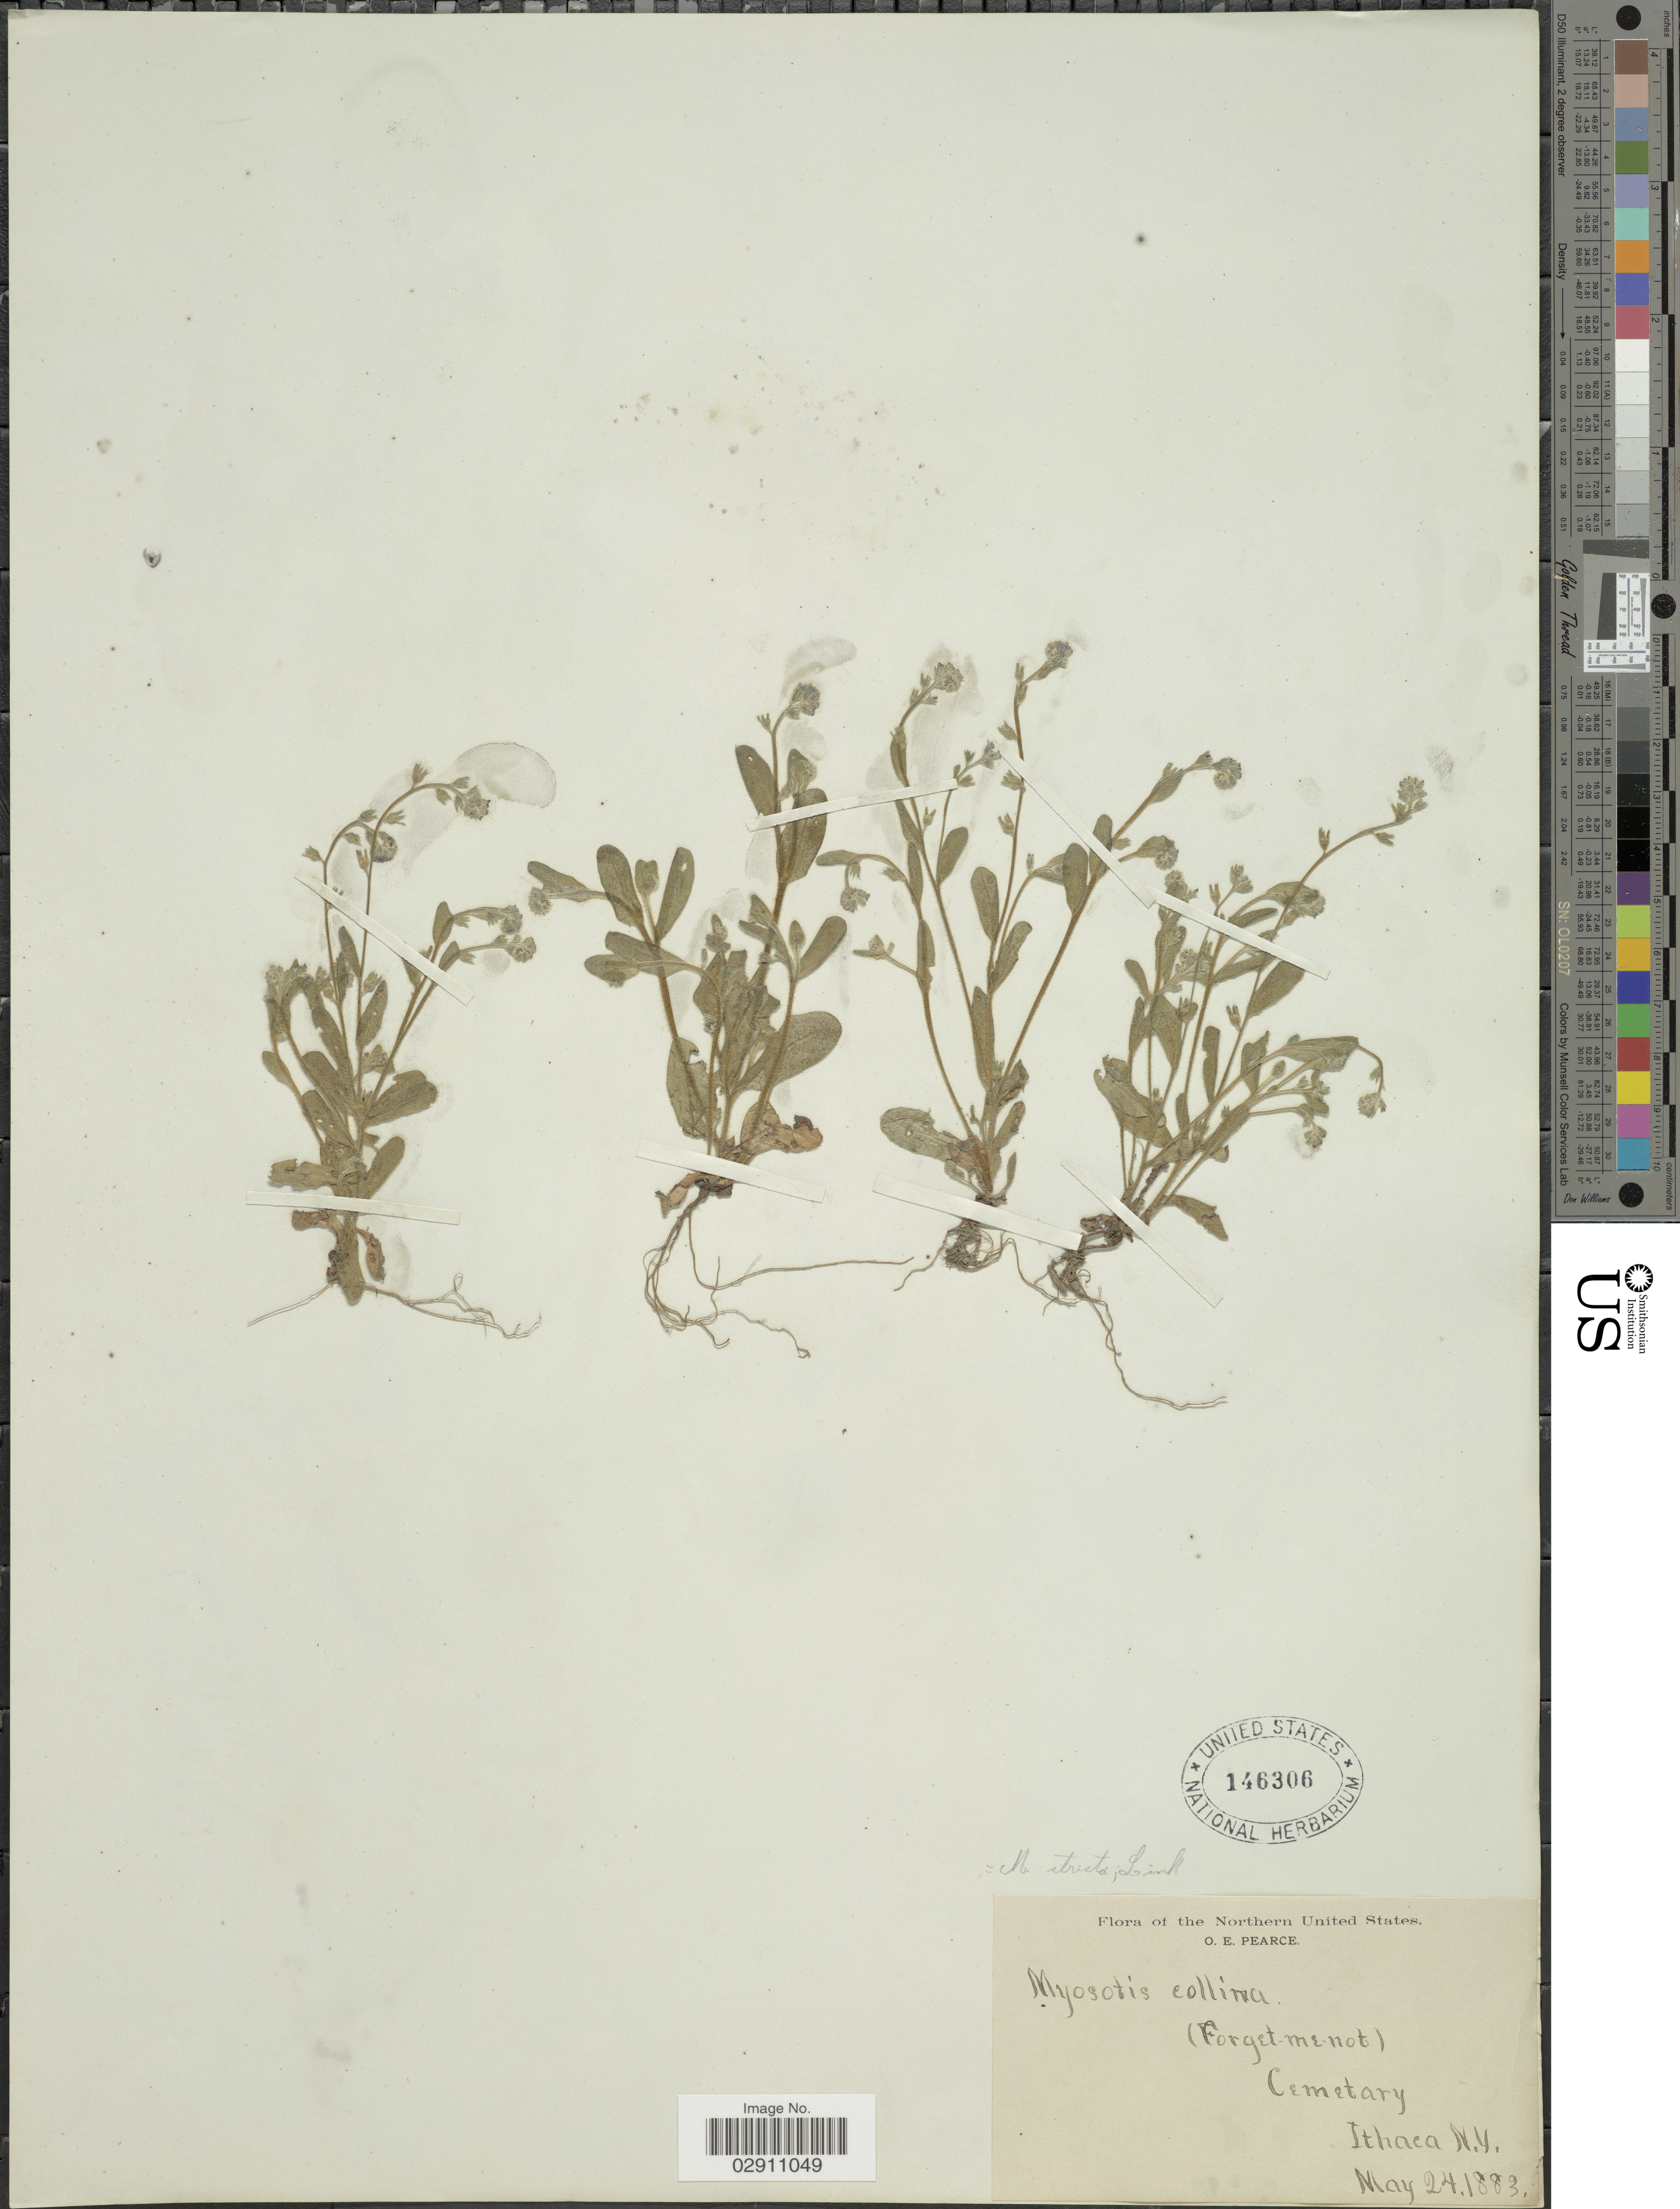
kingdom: Plantae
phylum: Tracheophyta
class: Magnoliopsida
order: Boraginales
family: Boraginaceae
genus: Myosotis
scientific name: Myosotis stricta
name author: Link ex Roem. & Schult.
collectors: O. E. Pearce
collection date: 1883-05-24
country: United States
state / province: New York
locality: Cemetary Ithaca N.Y.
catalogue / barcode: US 146306